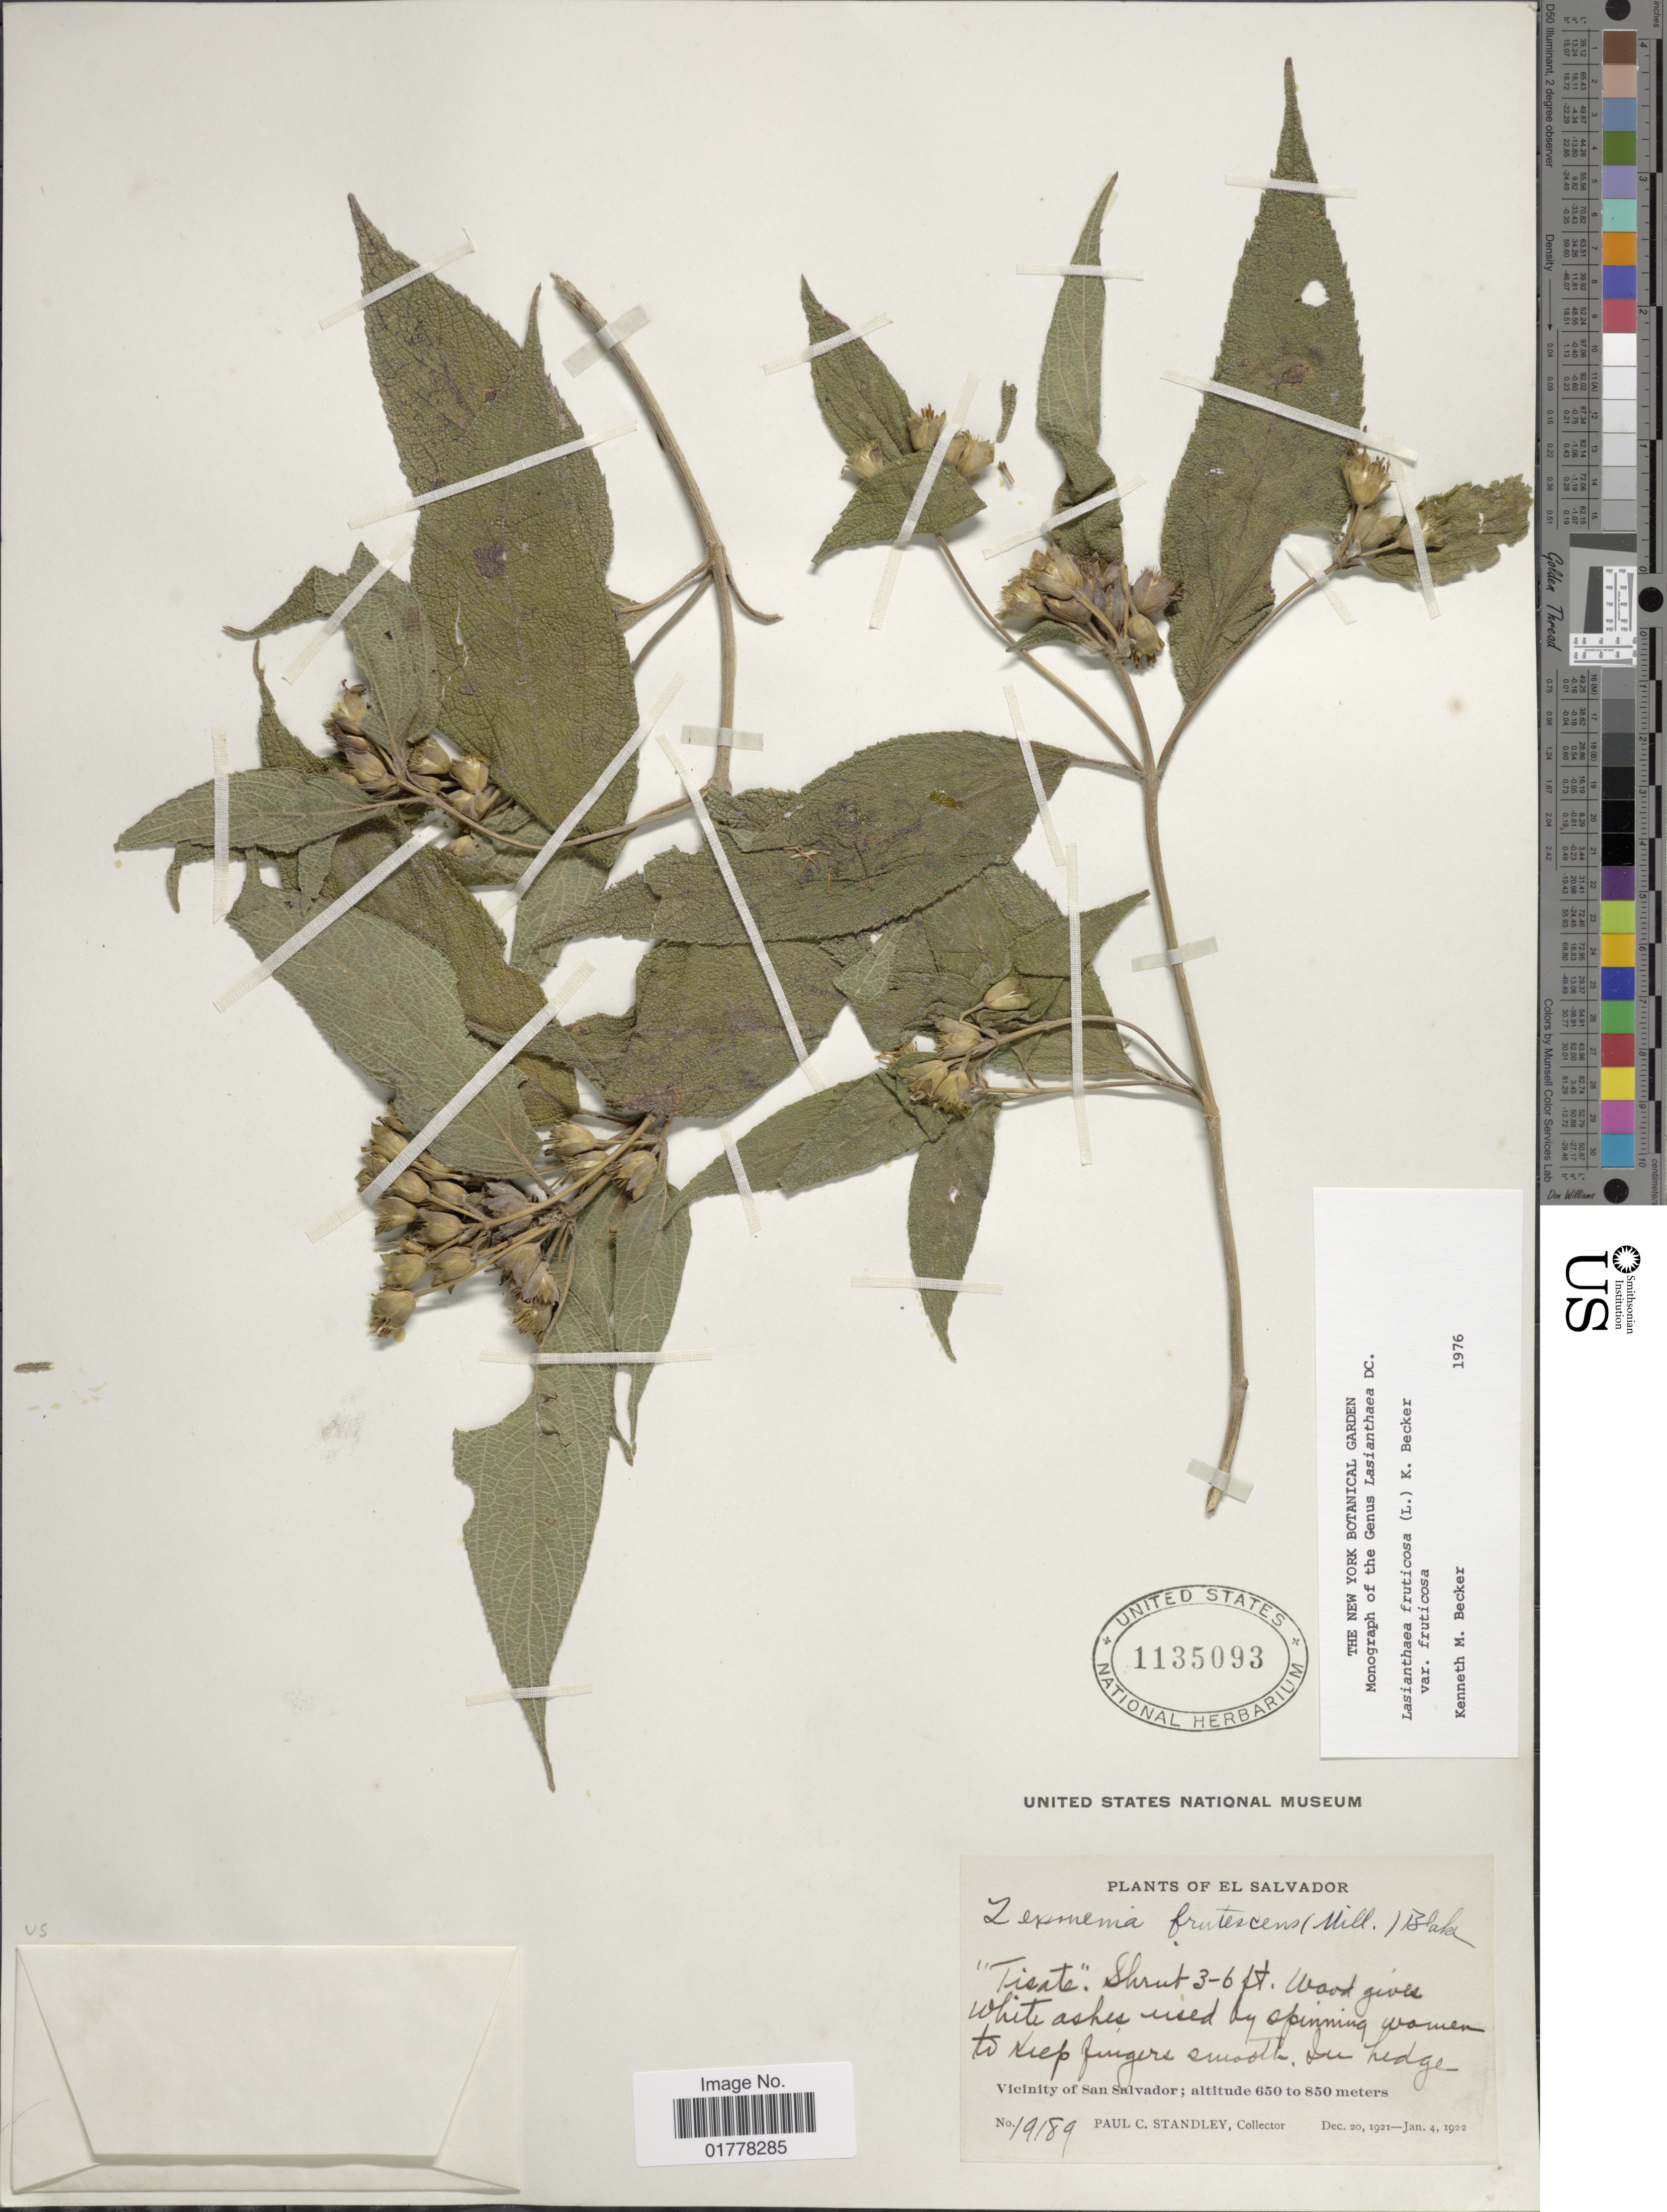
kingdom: Plantae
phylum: Tracheophyta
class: Magnoliopsida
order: Asterales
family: Asteraceae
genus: Lasianthaea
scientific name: Lasianthaea fruticosa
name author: (L.) K.M. Becker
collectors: P. C. Standley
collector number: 19189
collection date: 1921-12-20/1922-01-04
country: El Salvador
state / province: San Salvador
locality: Vicinity of San Salvador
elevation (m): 650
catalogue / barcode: US 1135093